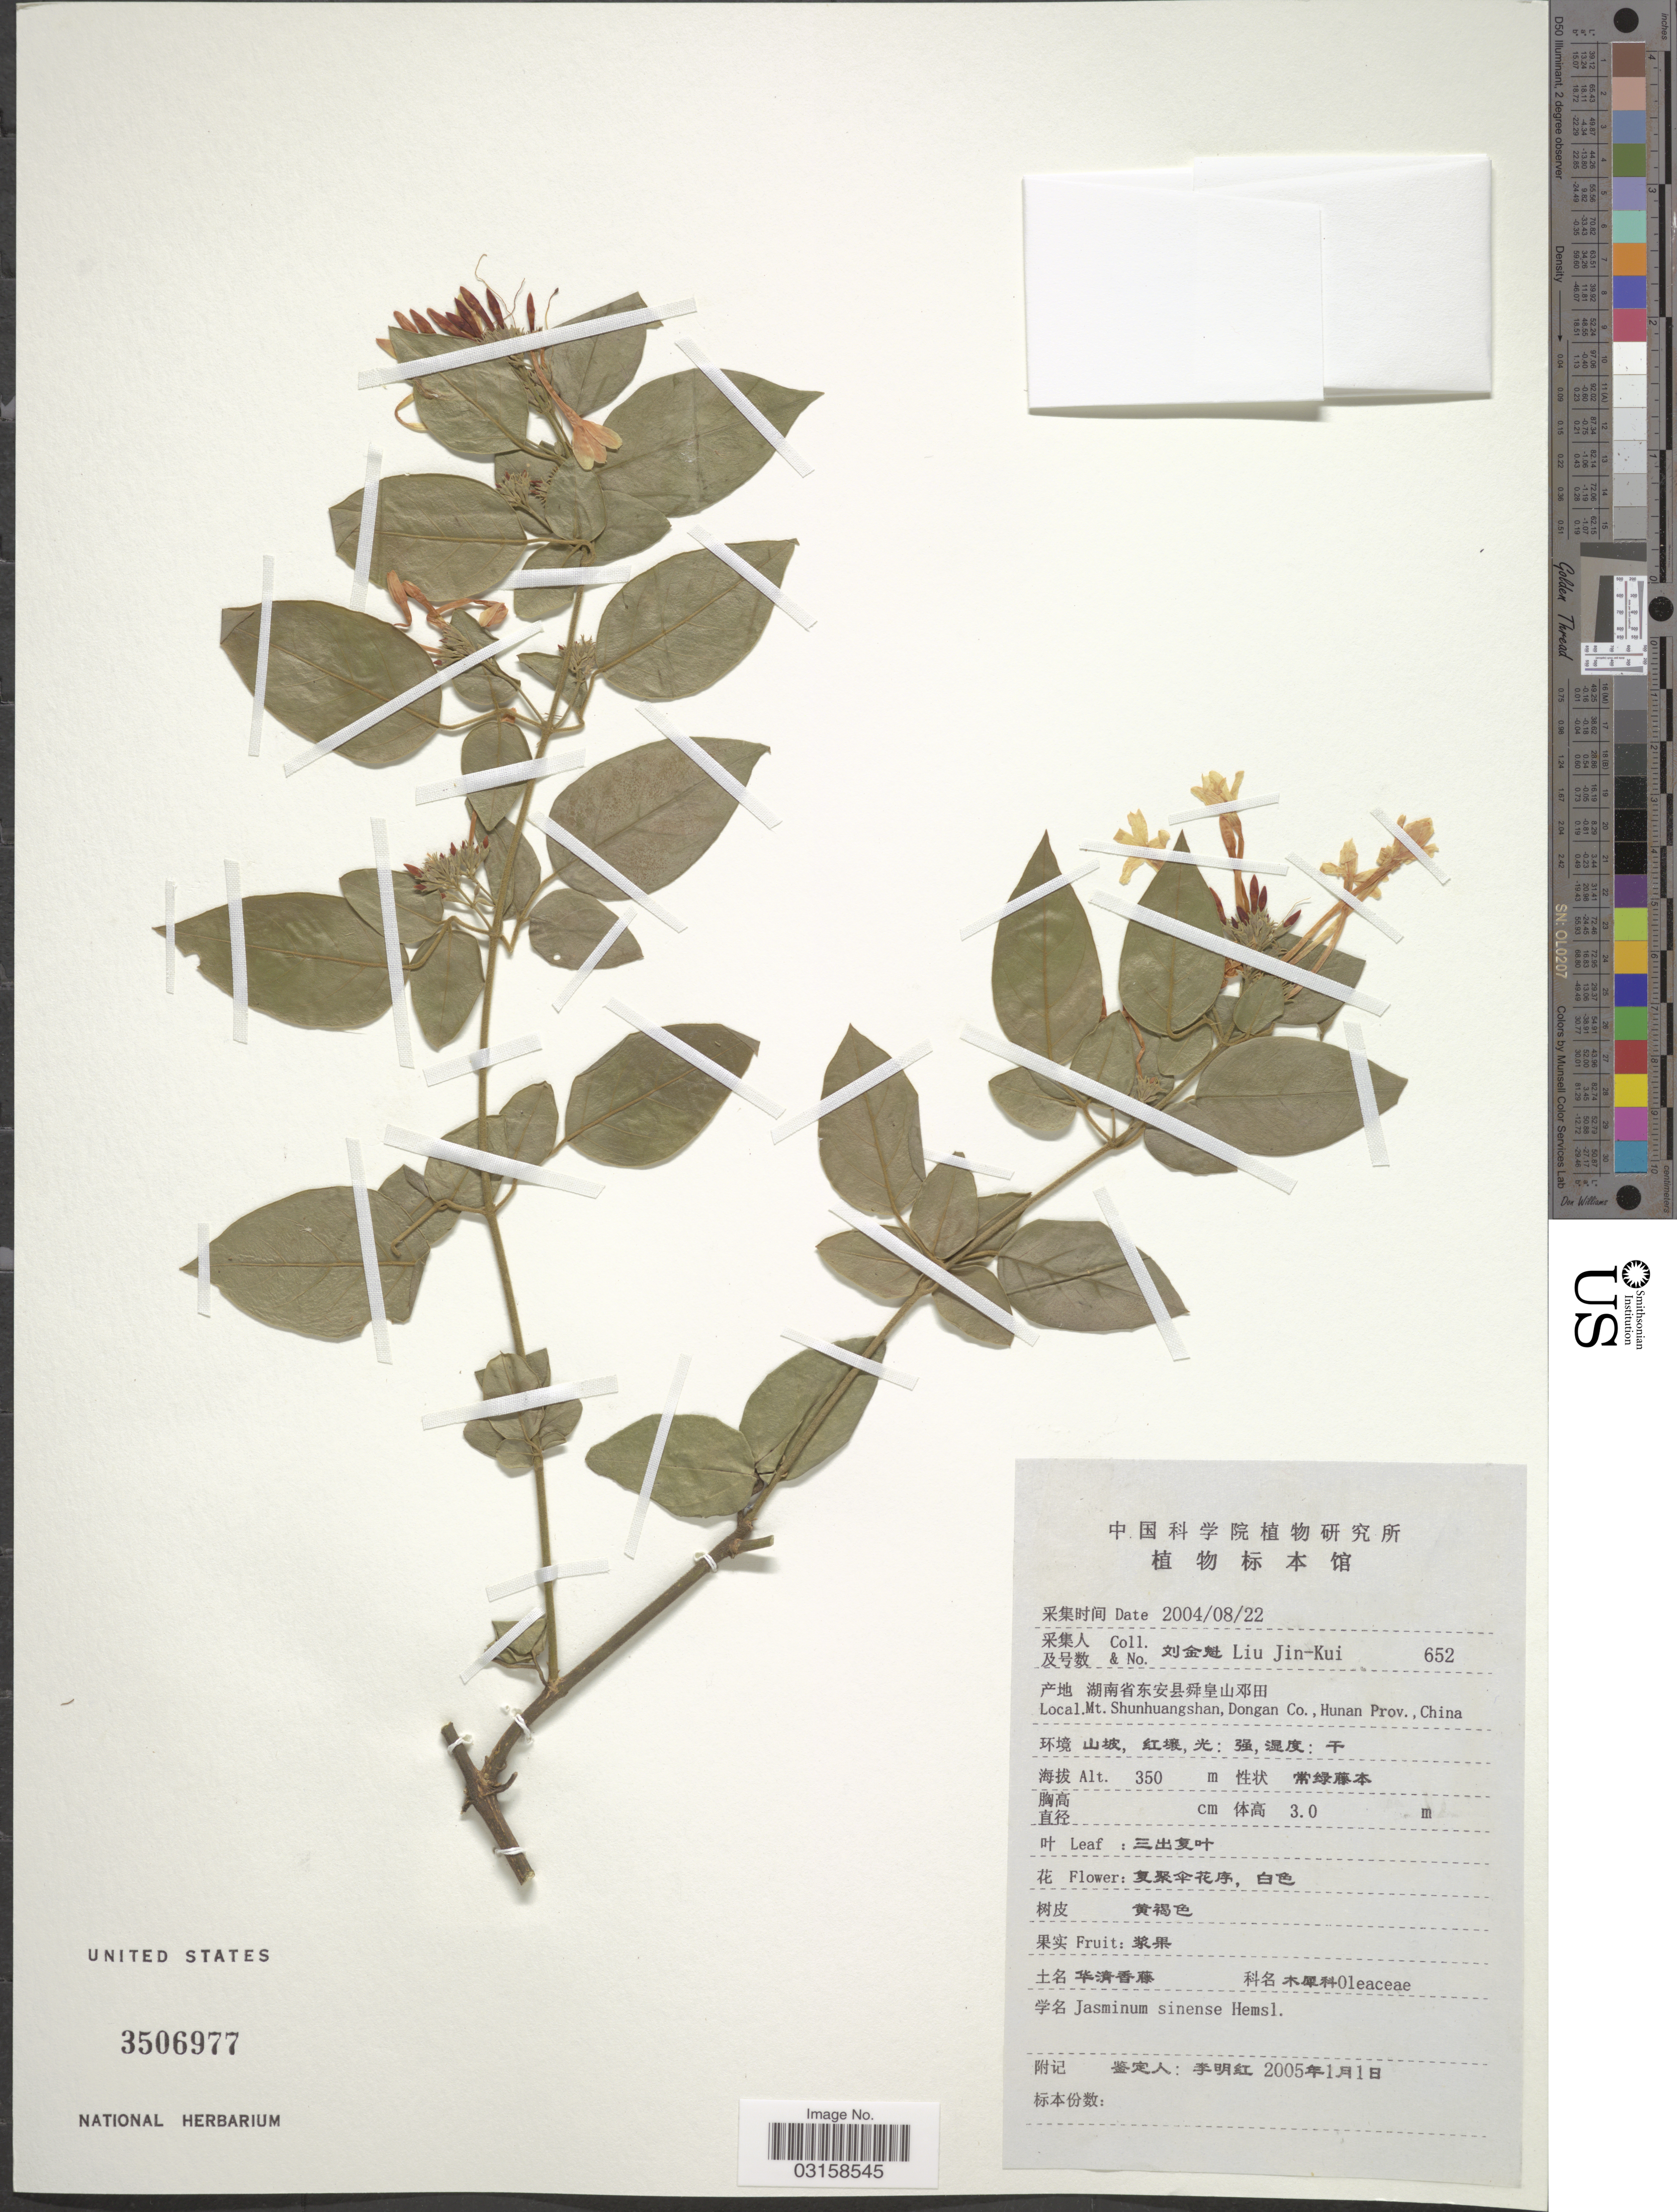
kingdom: Plantae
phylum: Tracheophyta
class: Magnoliopsida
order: Lamiales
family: Oleaceae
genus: Jasminum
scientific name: Jasminum sinense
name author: Hemsl.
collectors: Liu Jin-Kui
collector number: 652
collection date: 2004-08-22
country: China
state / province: Hunan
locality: Mt. Shunhuangshan, Dongan Co.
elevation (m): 350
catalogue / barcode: US 3506977